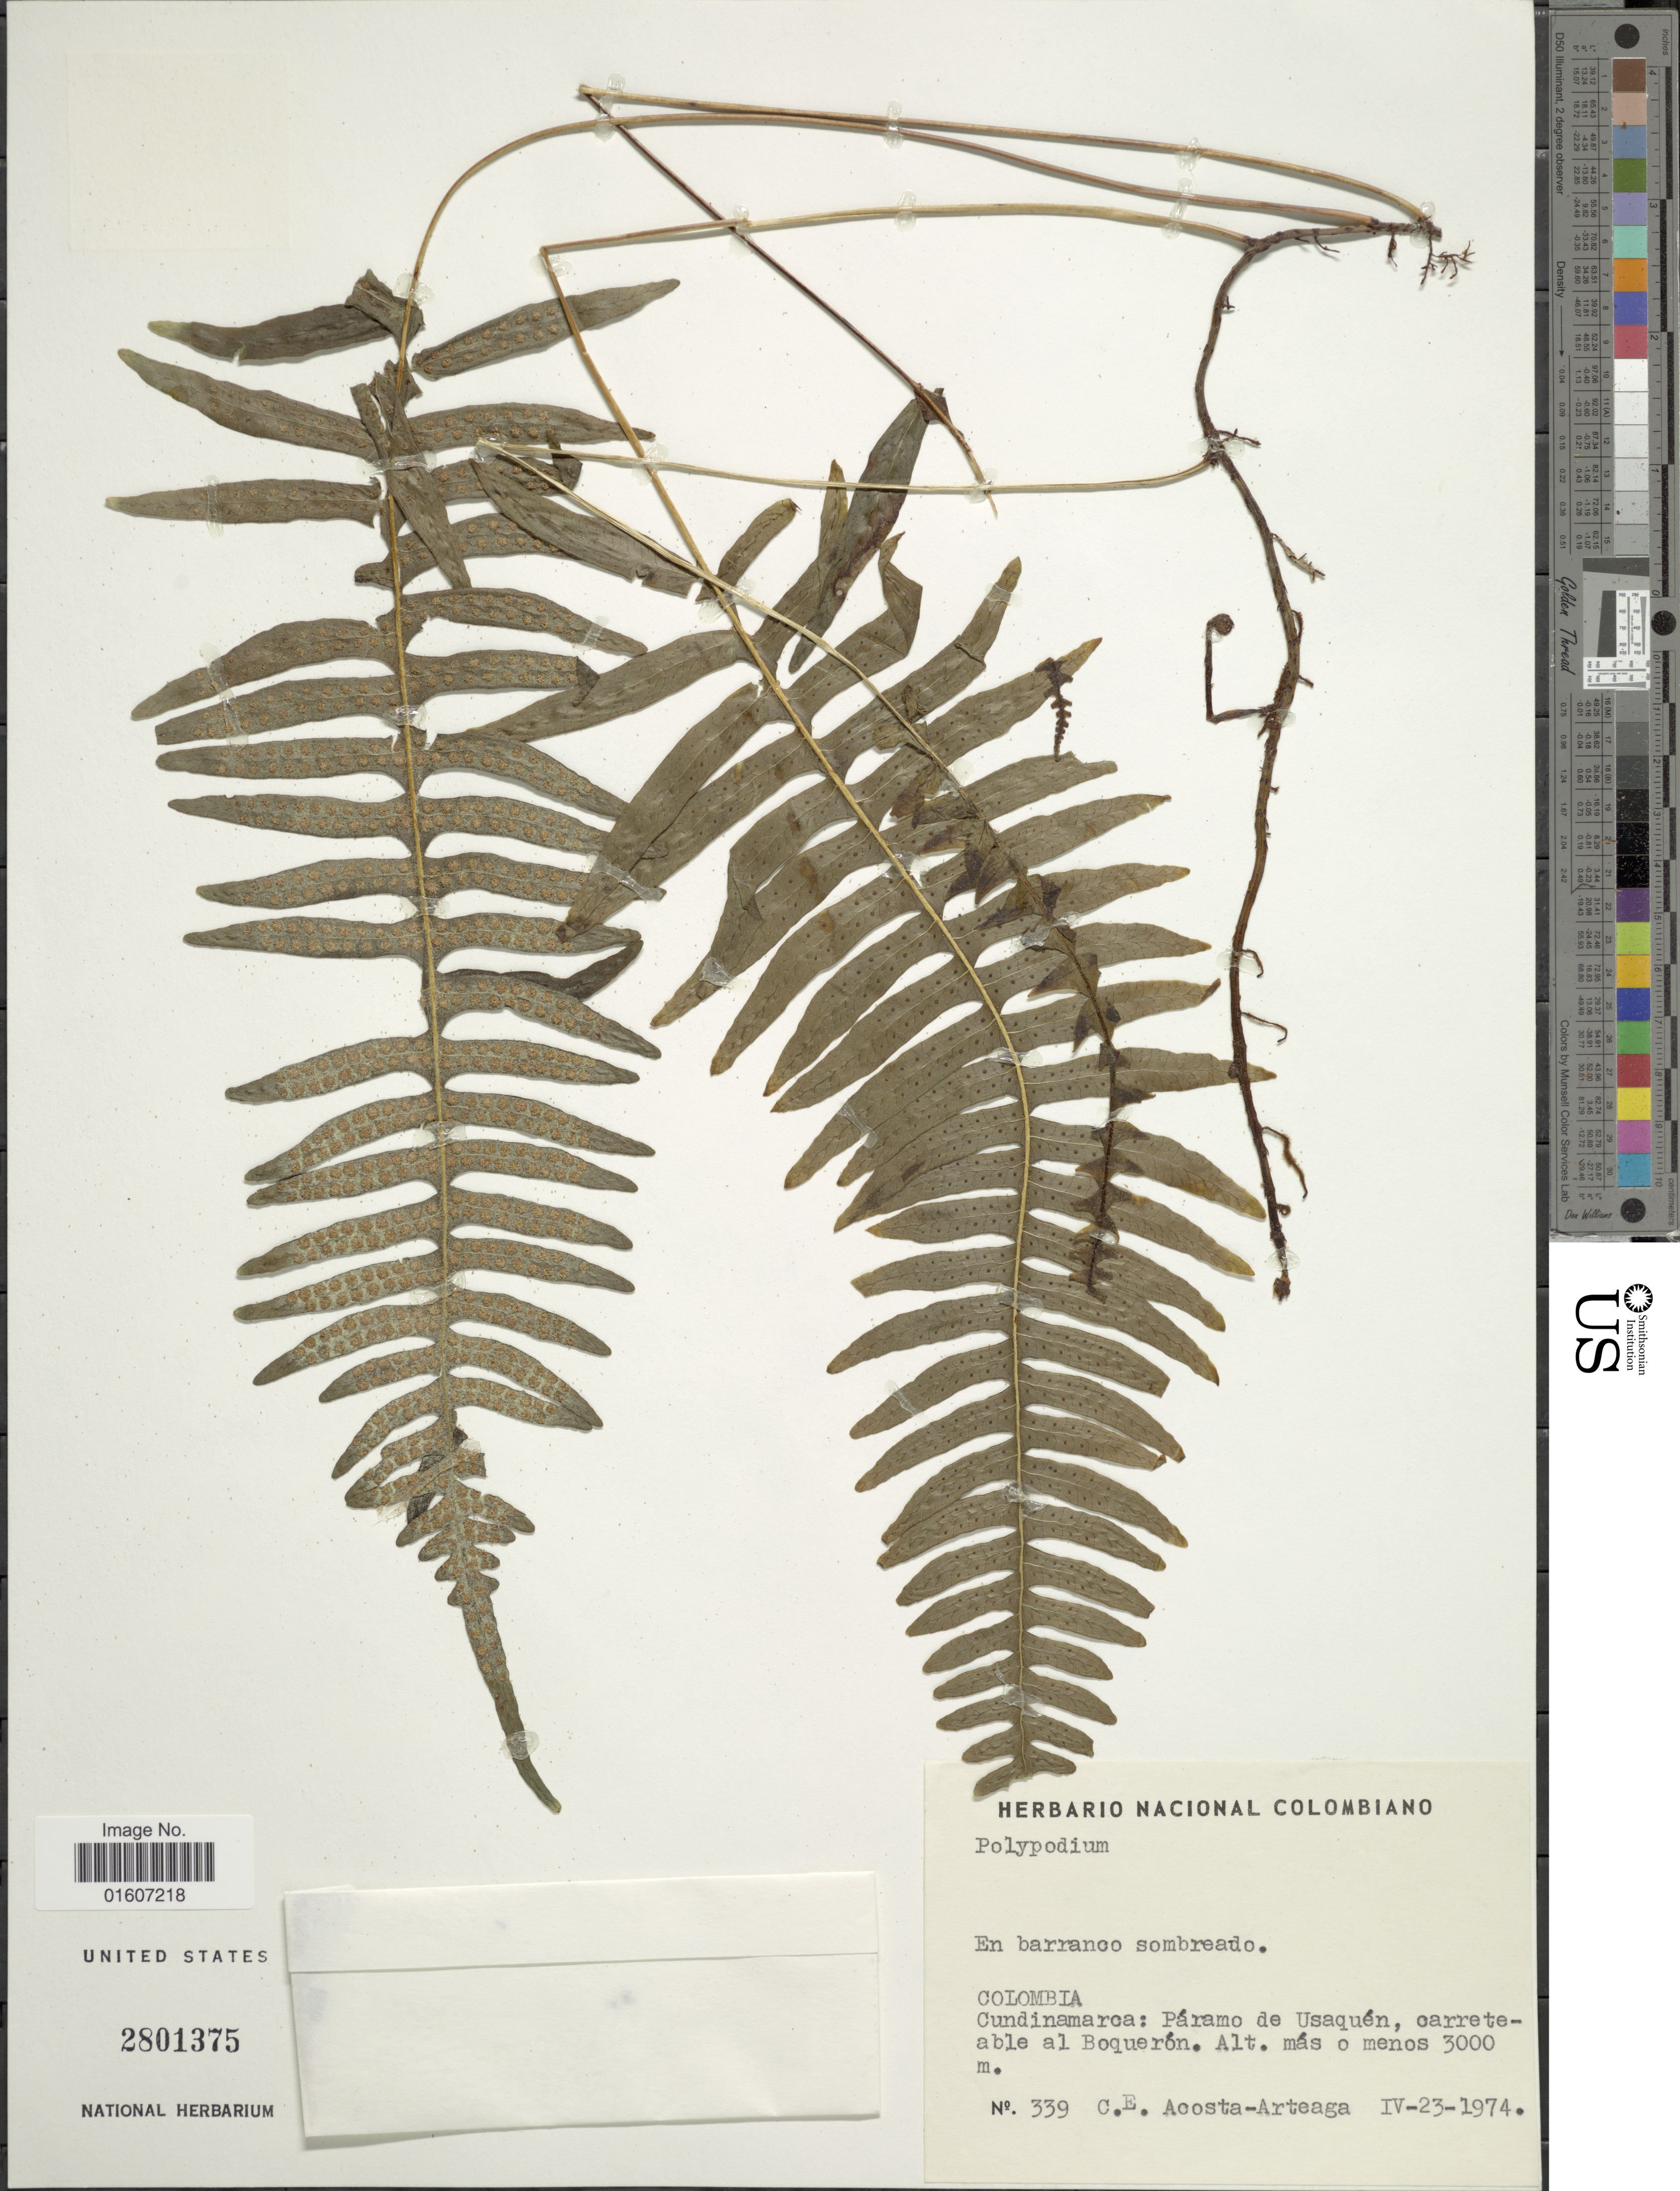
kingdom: Plantae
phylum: Tracheophyta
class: Polypodiopsida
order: Polypodiales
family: Polypodiaceae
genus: Serpocaulon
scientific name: Serpocaulon sp.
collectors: C. E. Acosta-Arteaga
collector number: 339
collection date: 1974-04-23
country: Colombia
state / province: Cundinamarca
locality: Páramo de Usaqúen, carreteable al Boquerón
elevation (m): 3000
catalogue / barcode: US 2801375